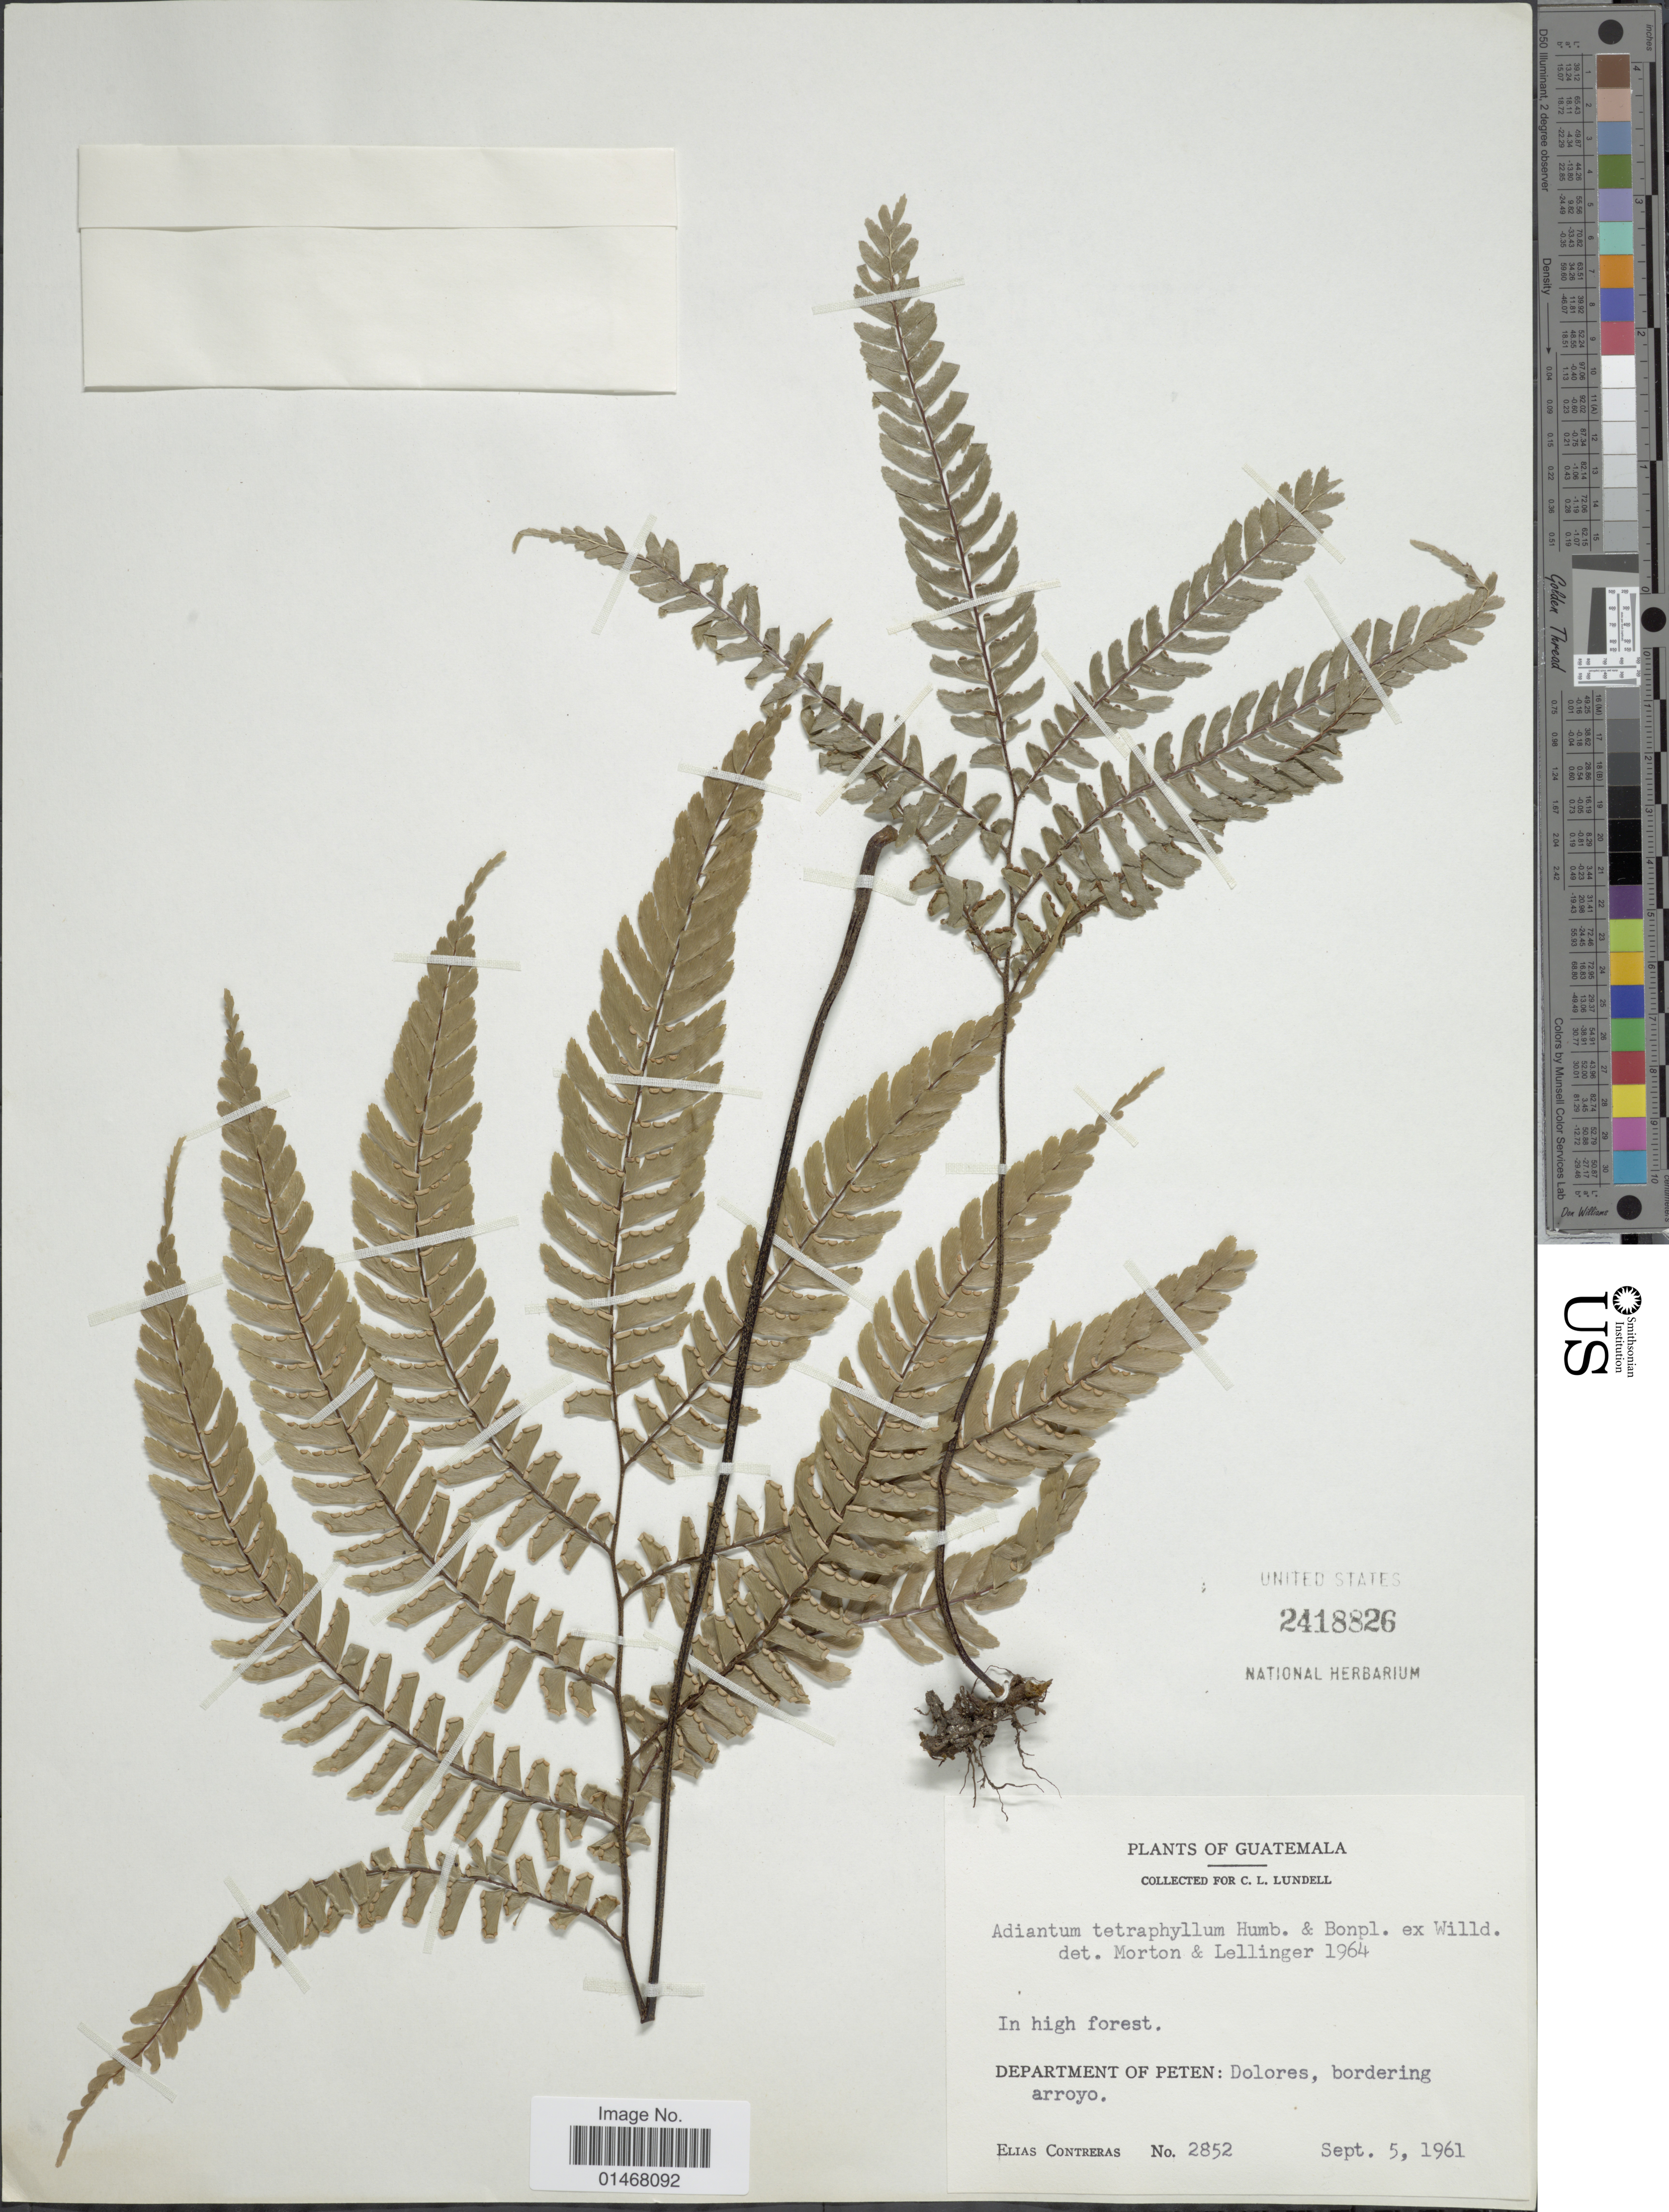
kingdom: Plantae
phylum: Tracheophyta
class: Polypodiopsida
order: Polypodiales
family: Pteridaceae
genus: Adiantum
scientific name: Adiantum tetraphyllum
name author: Humb. & Bonpl. ex Willd.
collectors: E. Contreras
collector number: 2852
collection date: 1961-09-05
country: Guatemala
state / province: El Petén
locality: Department of Peten: Dolores, bordering arroyo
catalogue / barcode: US 2418826